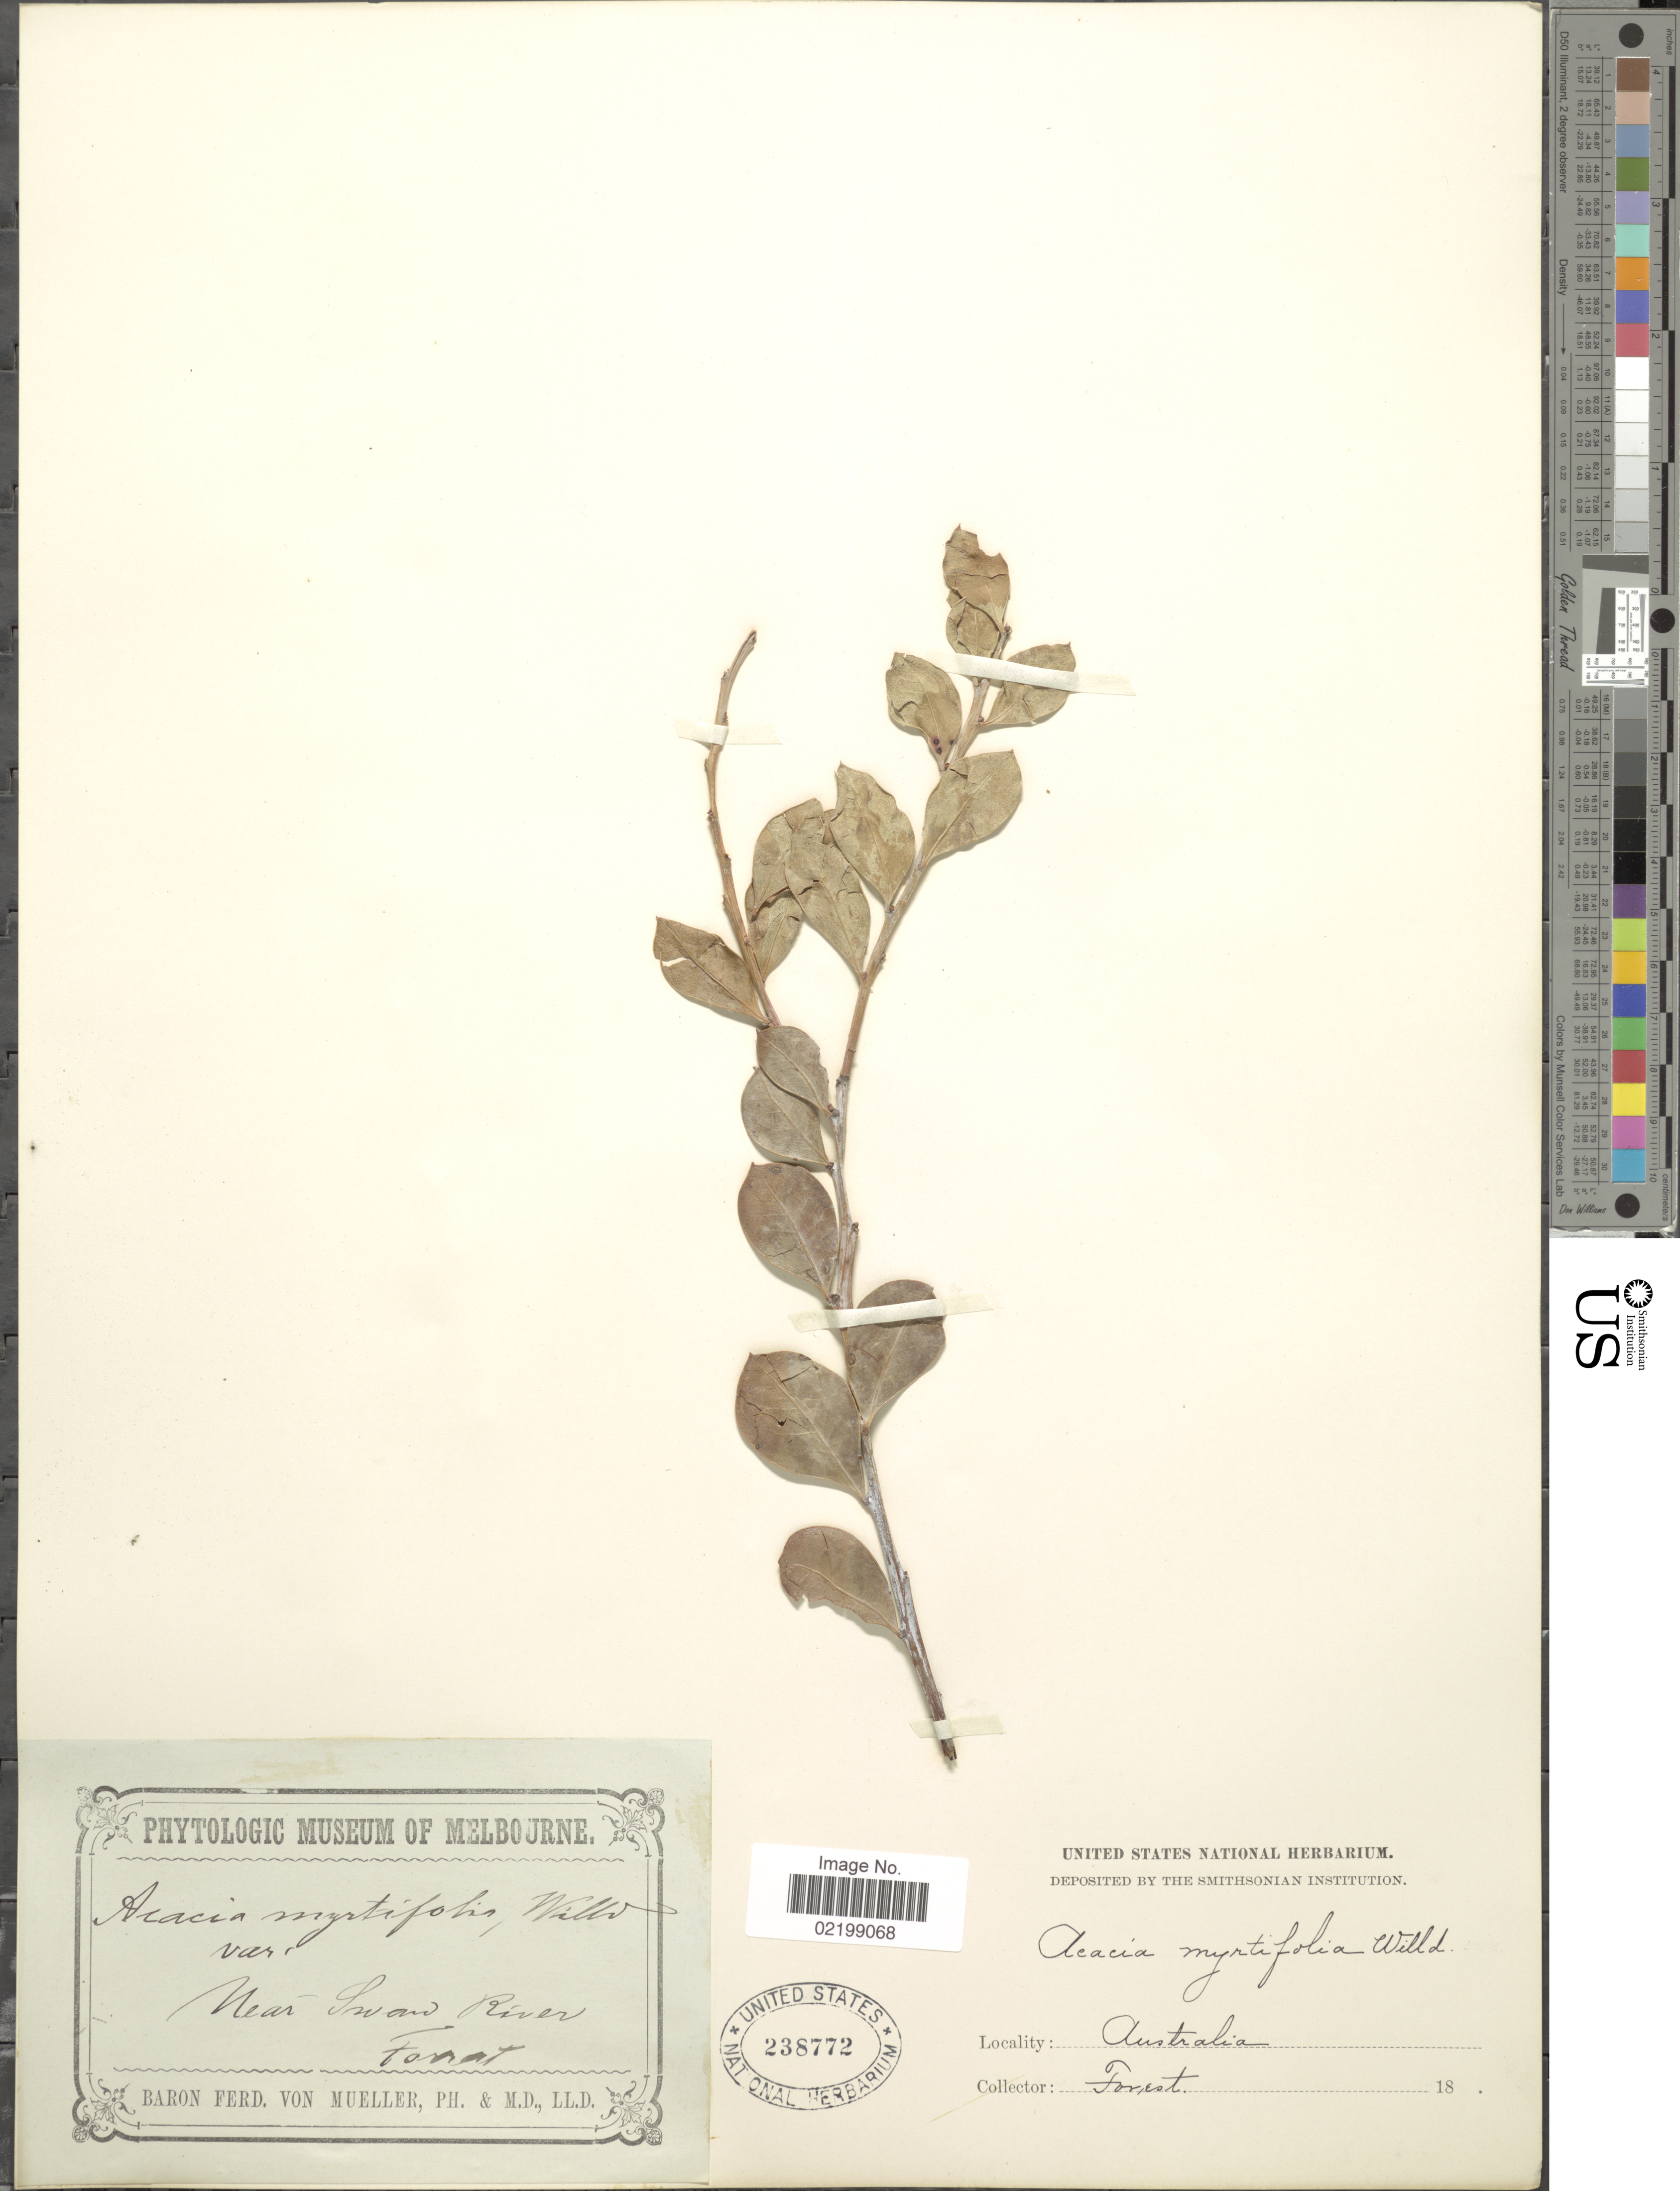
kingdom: Plantae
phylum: Tracheophyta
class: Magnoliopsida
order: Fabales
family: Fabaceae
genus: Acacia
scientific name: Acacia myrtifolia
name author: (Sm.) Willd.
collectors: -. Forest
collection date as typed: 18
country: Australia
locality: Near Swan river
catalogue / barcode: US 238772